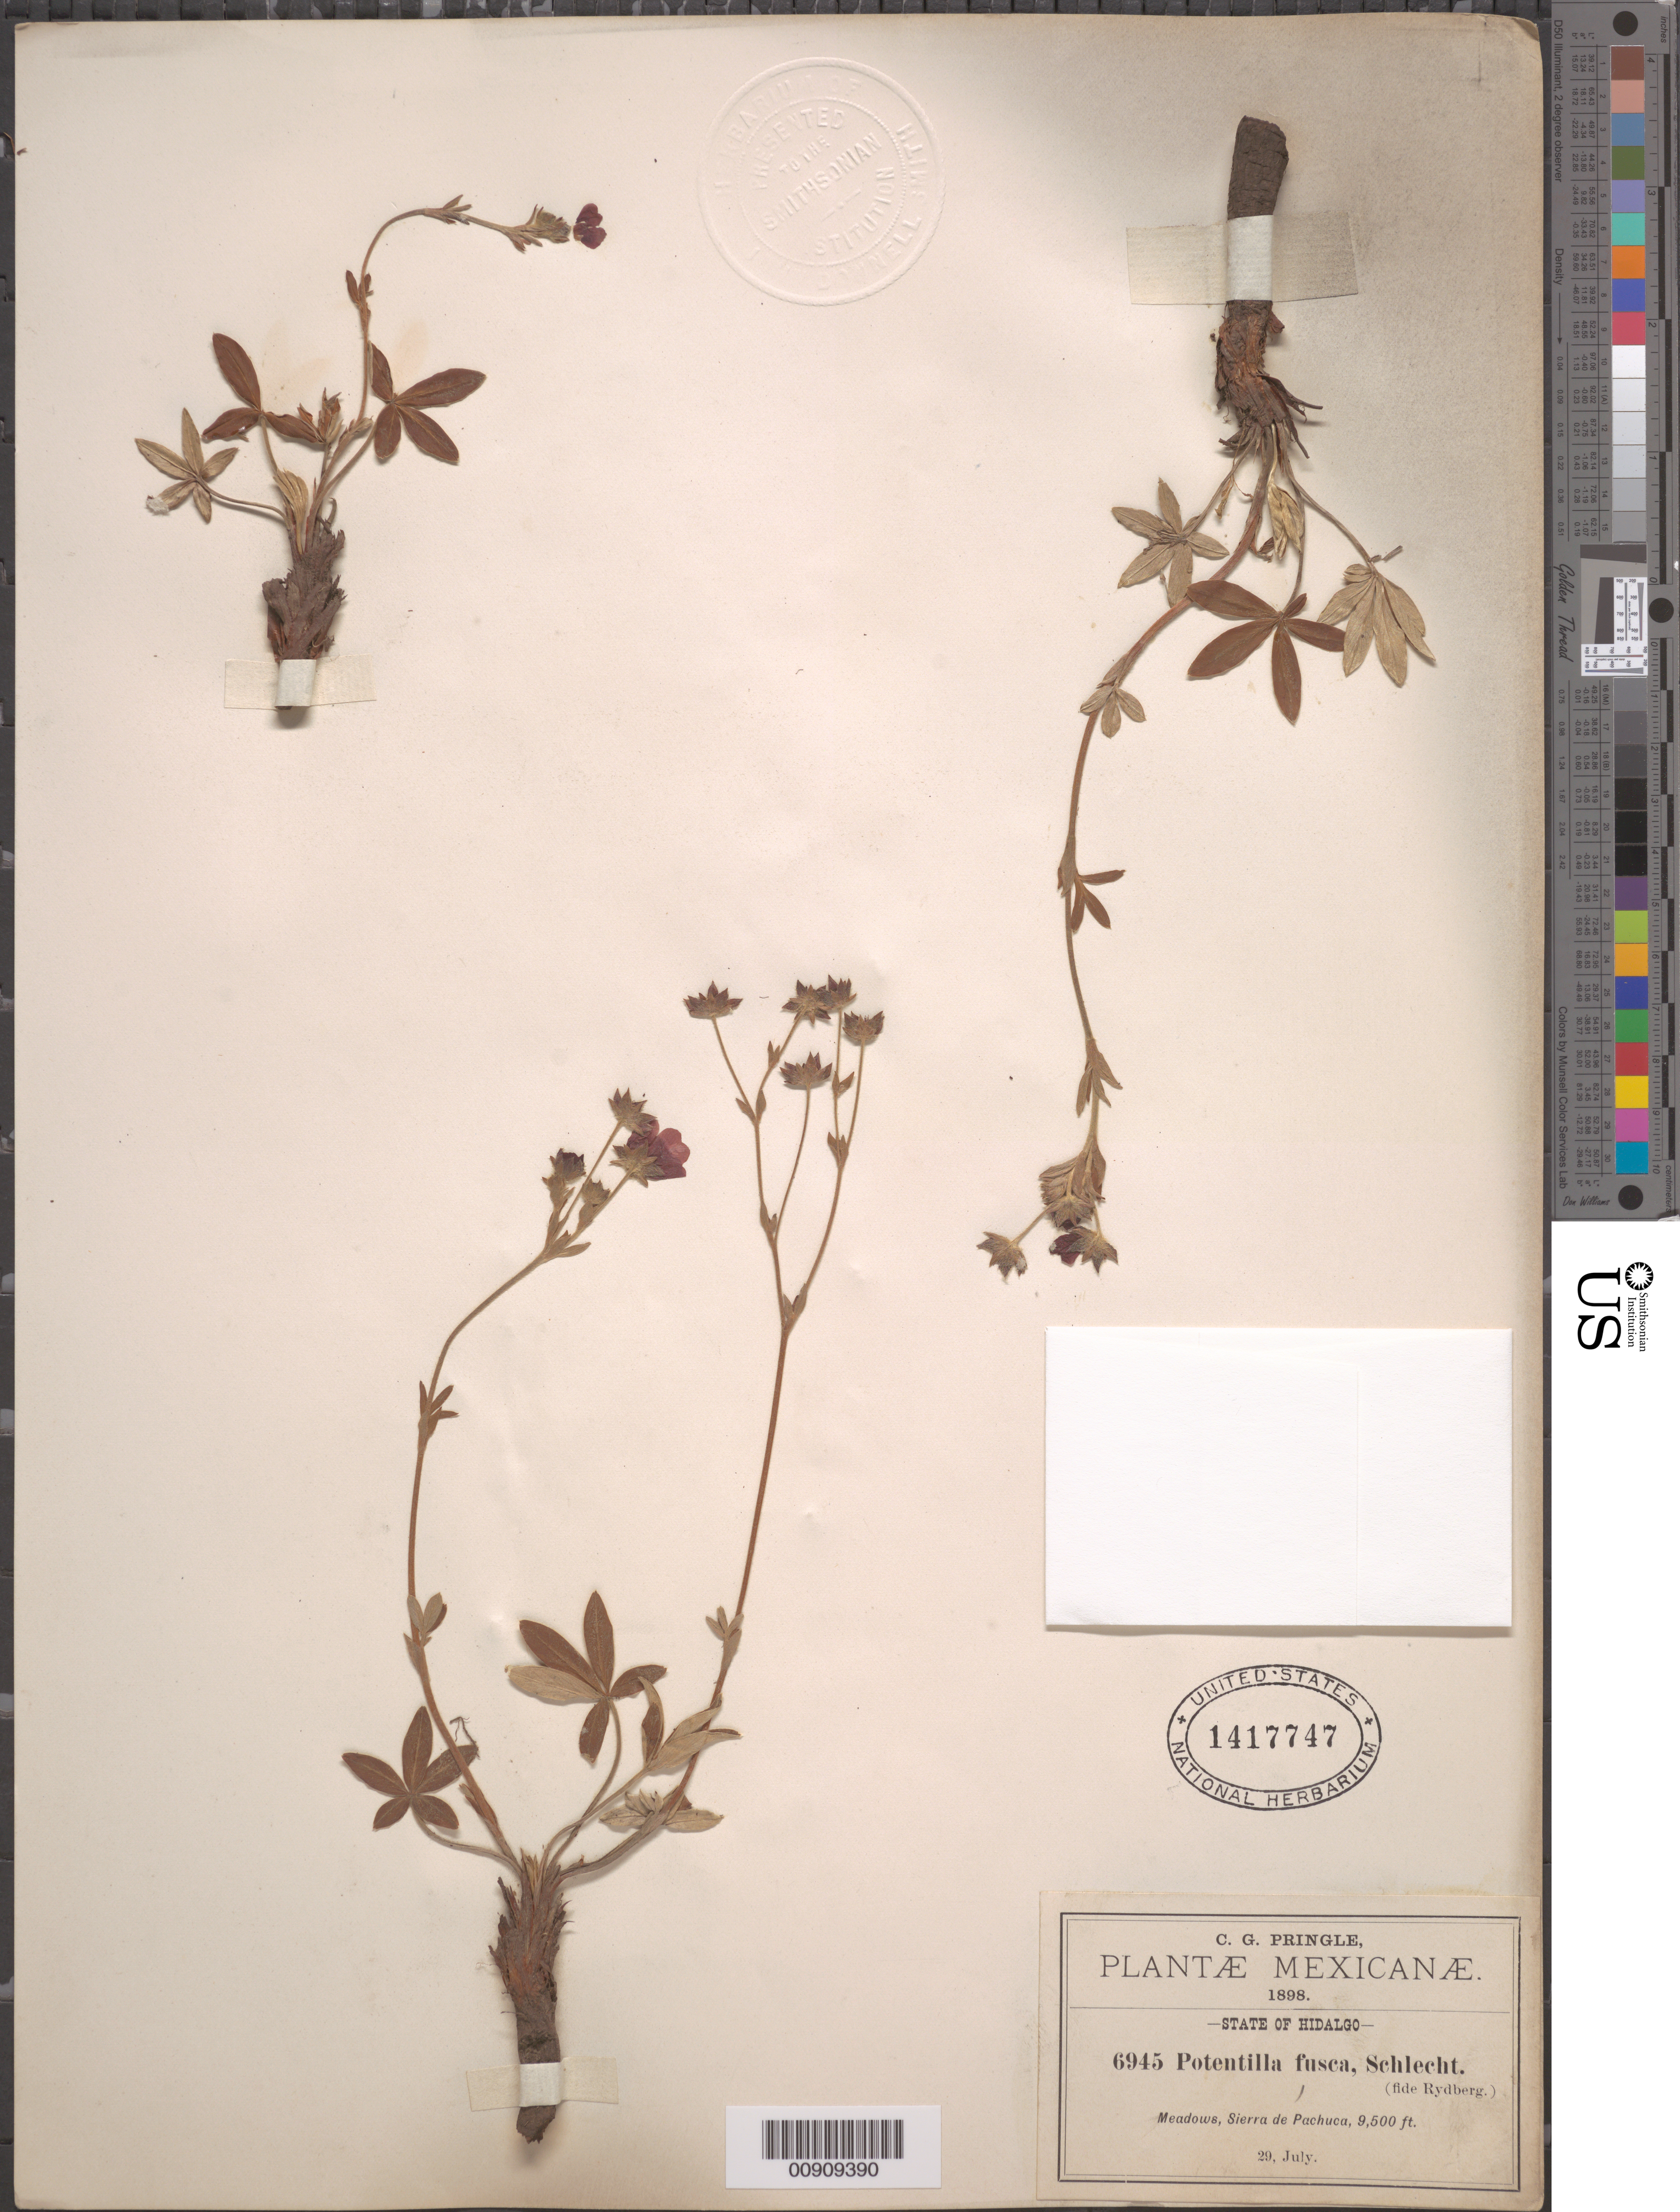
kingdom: Plantae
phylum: Tracheophyta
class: Magnoliopsida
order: Rosales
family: Rosaceae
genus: Potentilla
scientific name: Potentilla fusca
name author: Schltdl.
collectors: C. G. Pringle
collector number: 6945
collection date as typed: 29 Jul 1898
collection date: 1898-07-29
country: Mexico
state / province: Hidalgo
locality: Sierra de Pachuca, State of Hidalgo.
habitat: Meadows.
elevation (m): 2896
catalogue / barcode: US 1417747